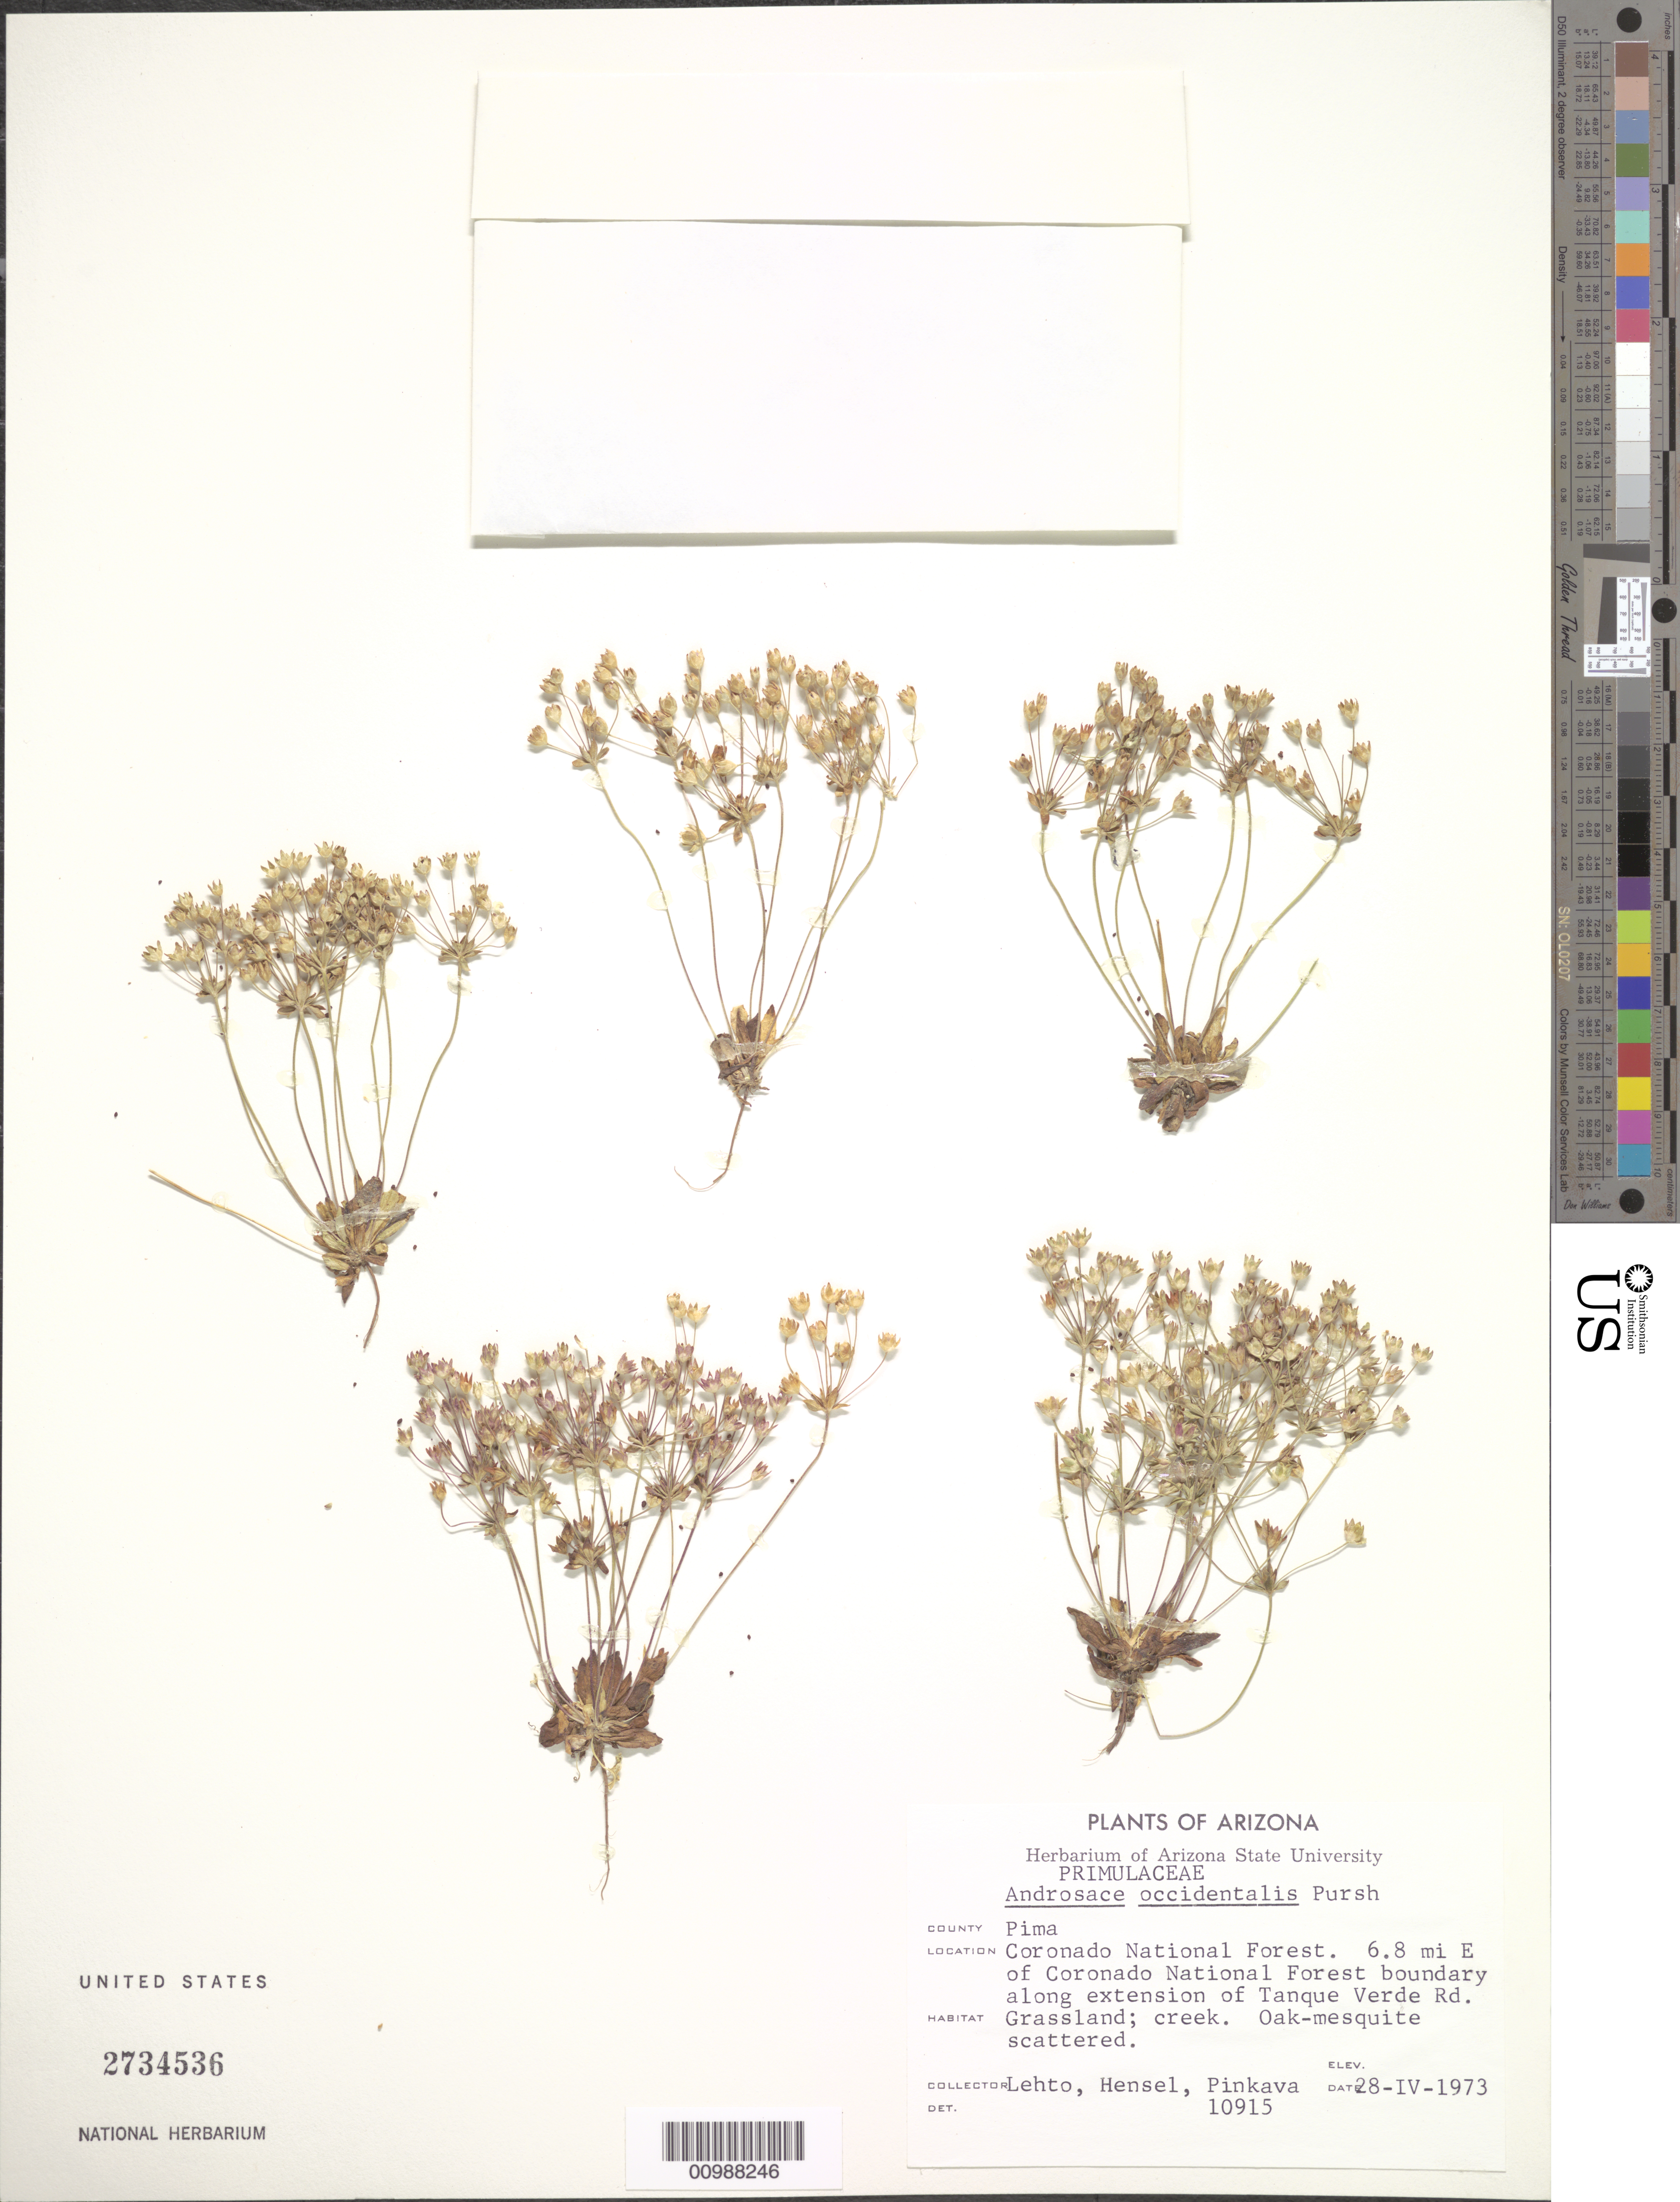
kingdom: Plantae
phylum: Tracheophyta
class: Magnoliopsida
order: Ericales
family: Primulaceae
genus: Androsace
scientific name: Androsace occidentalis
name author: (Pursh) Pursh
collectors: E. Lehto & -. Hensel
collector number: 10915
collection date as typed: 28 Jun 1973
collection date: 1973-06-28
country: United States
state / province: Arizona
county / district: Pima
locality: Coronado National Forest. 6.8 miles east of Coronado National Forest boundary along extension of Tanque Verde Road. Grassland, creek, Oak-mesquite scattered.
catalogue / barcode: US 2734536